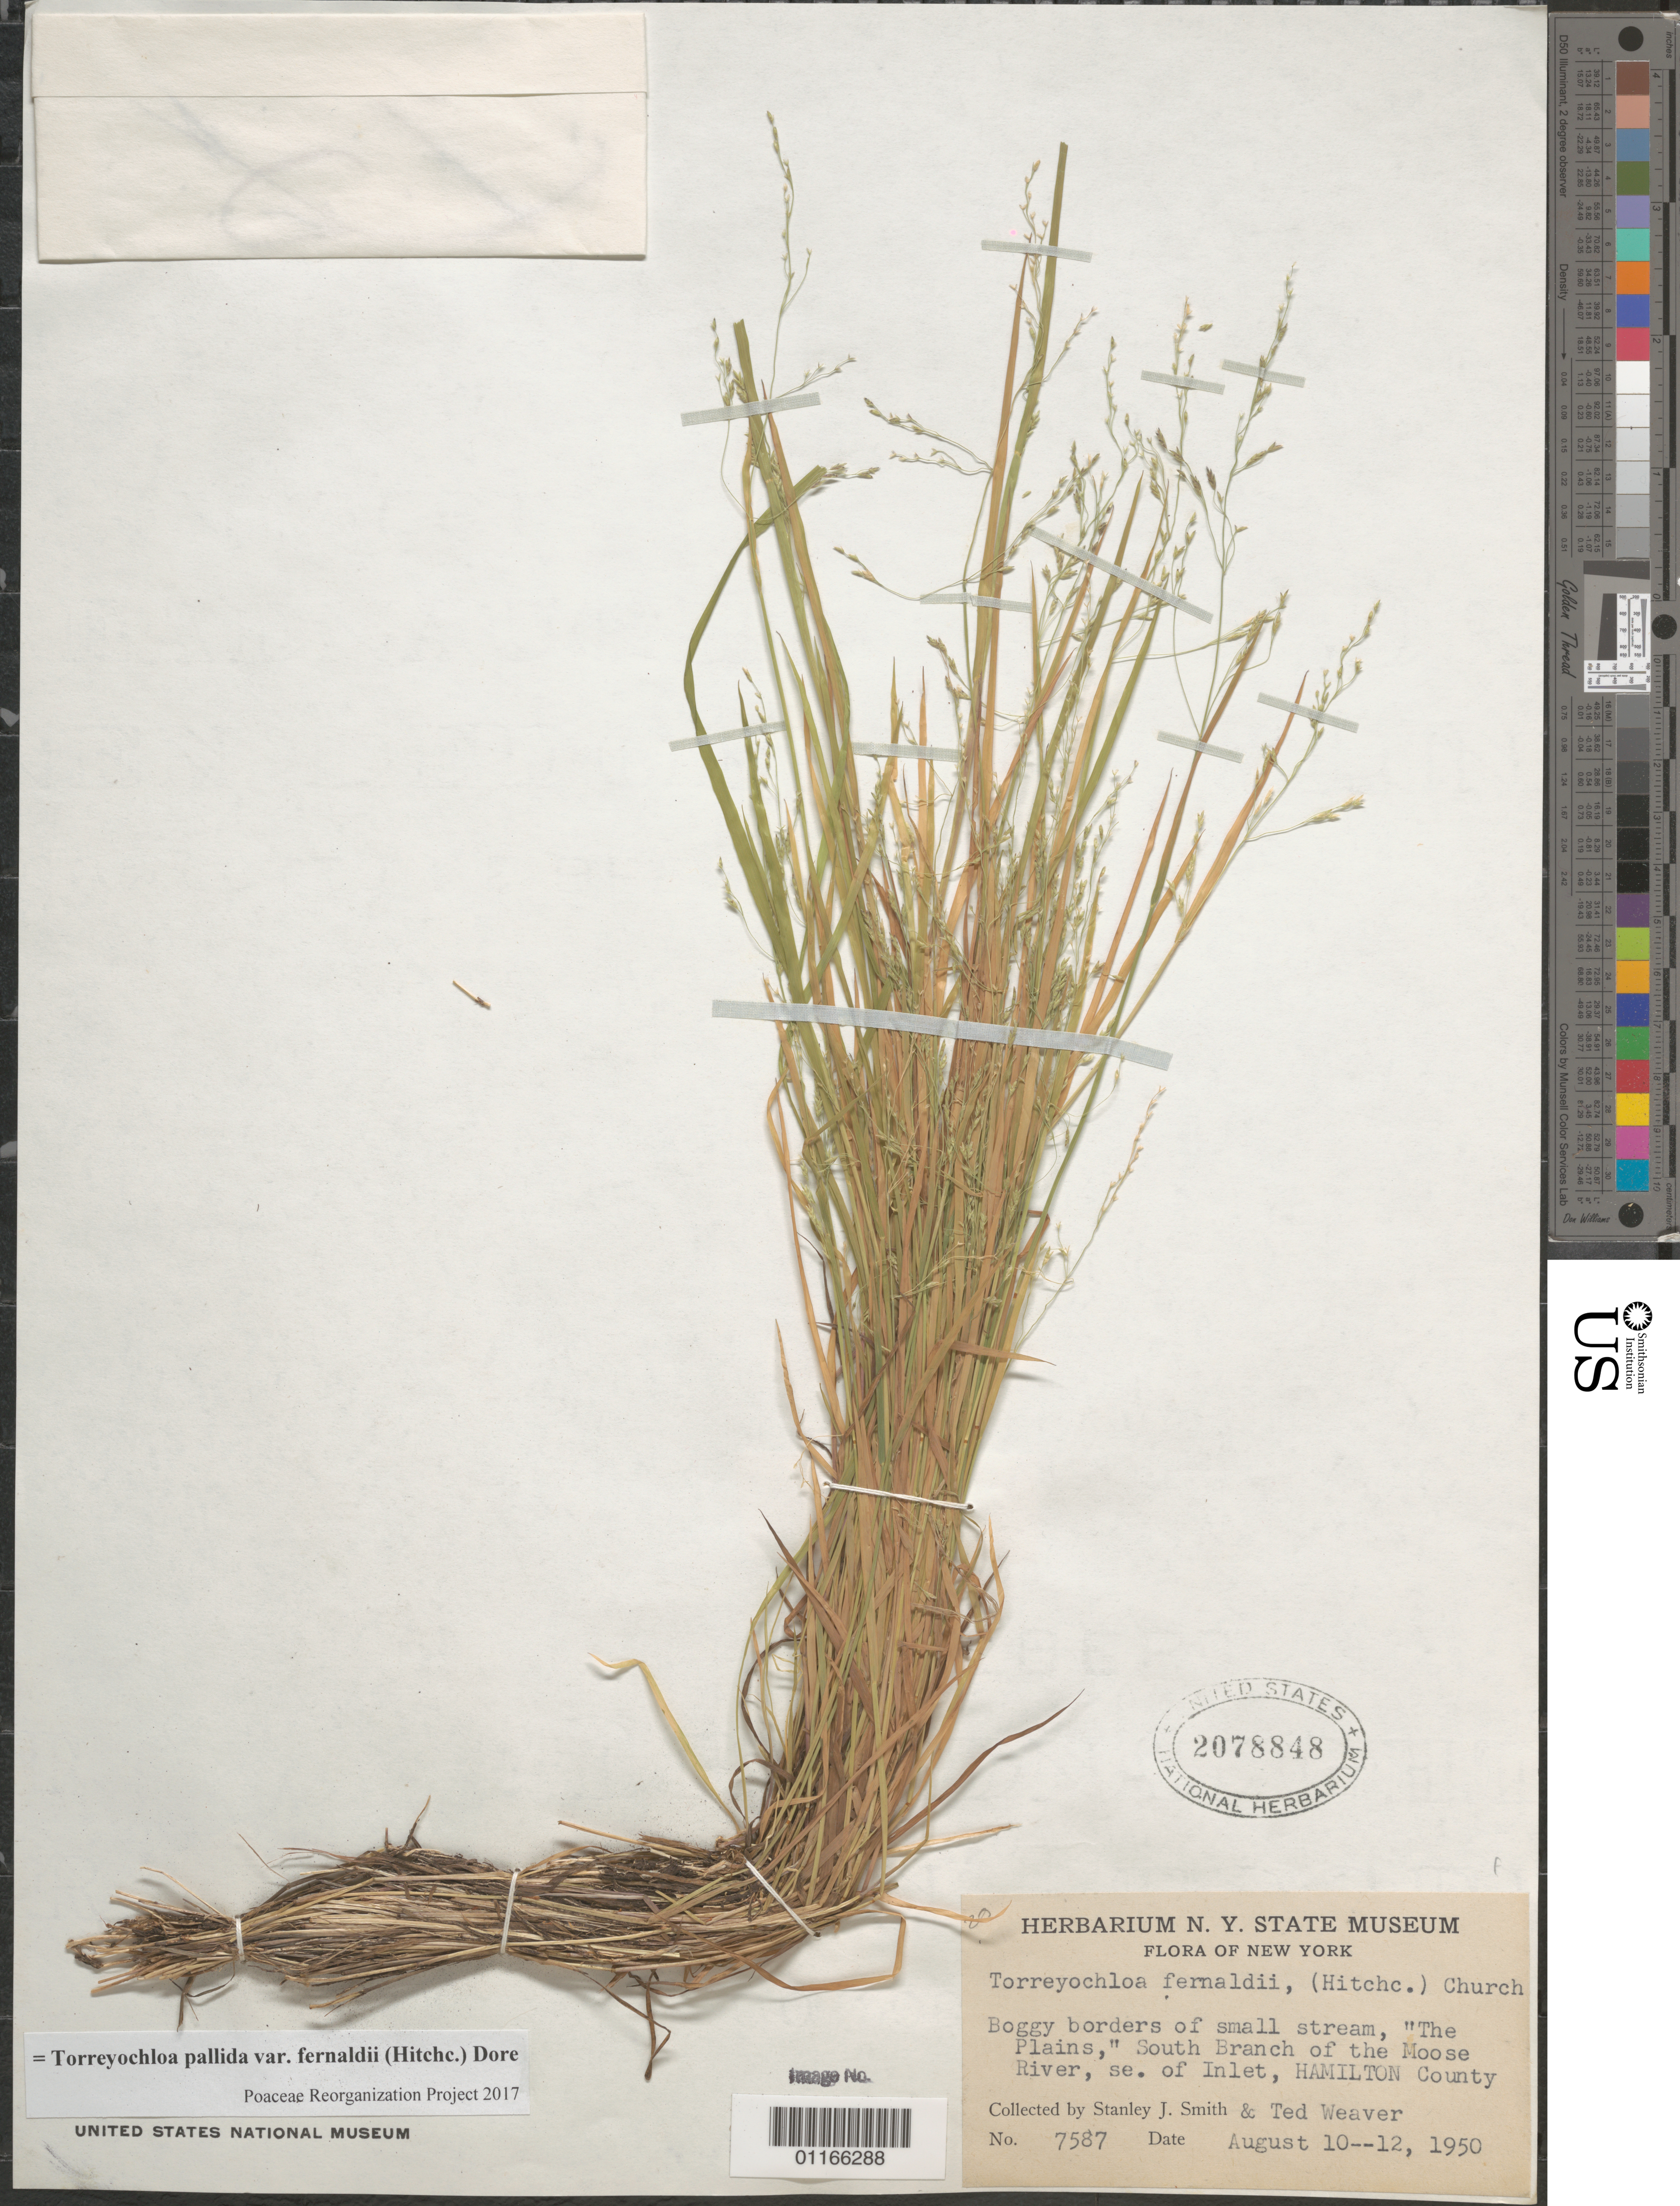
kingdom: Plantae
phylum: Tracheophyta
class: Liliopsida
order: Poales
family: Poaceae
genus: Torreyochloa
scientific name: Torreyochloa pallida var. fernaldii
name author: (Hitchc.) Dore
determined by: Poaceae Reorganization Project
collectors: S. Smith & T. Weaver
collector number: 7587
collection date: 1950-08-10/1950-08-12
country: United States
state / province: New York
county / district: Hamilton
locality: "The Plains," South Branch of the Moose River, se. of Inlet.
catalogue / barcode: US 2078848